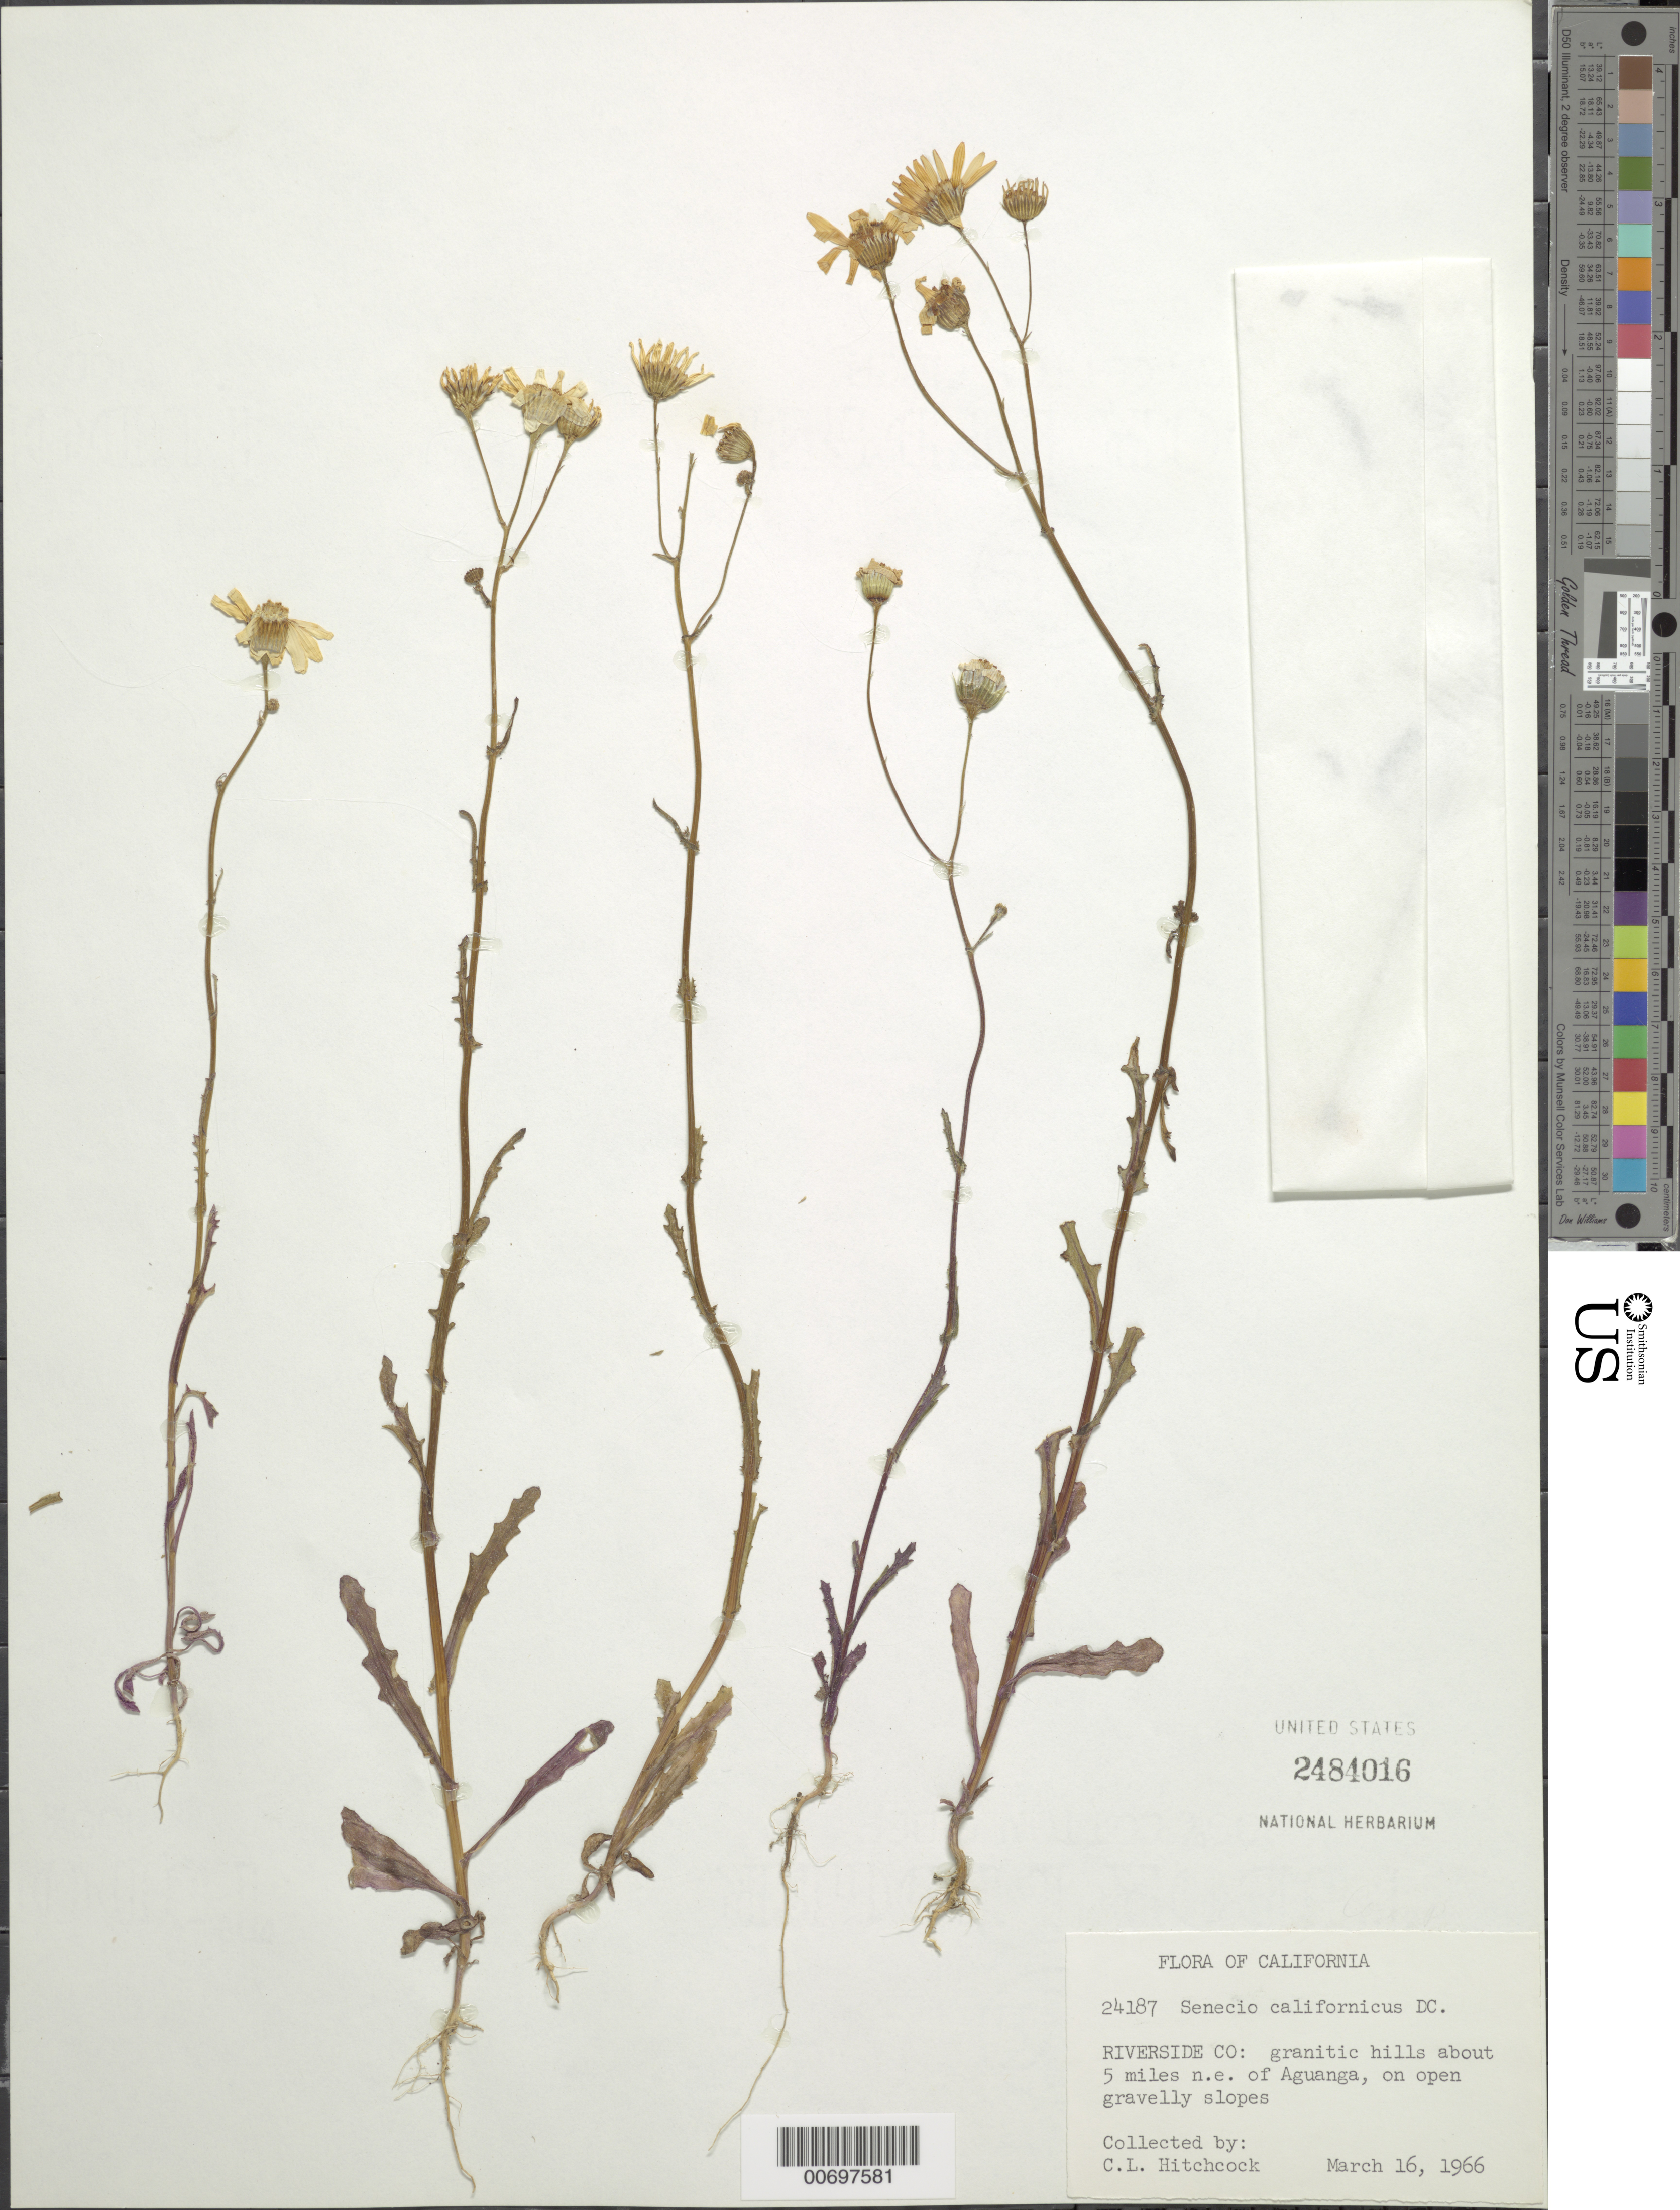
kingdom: Plantae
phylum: Tracheophyta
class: Magnoliopsida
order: Asterales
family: Asteraceae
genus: Senecio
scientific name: Senecio californicus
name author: DC.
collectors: C. L. Hitchcock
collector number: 24187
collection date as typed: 16 Mar 1966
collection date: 1966-03-16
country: United States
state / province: California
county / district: Riverside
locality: About 5 miles n.e. of Aguanga.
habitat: Granitic hills. Open gravelly slopes.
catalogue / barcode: US 2484016